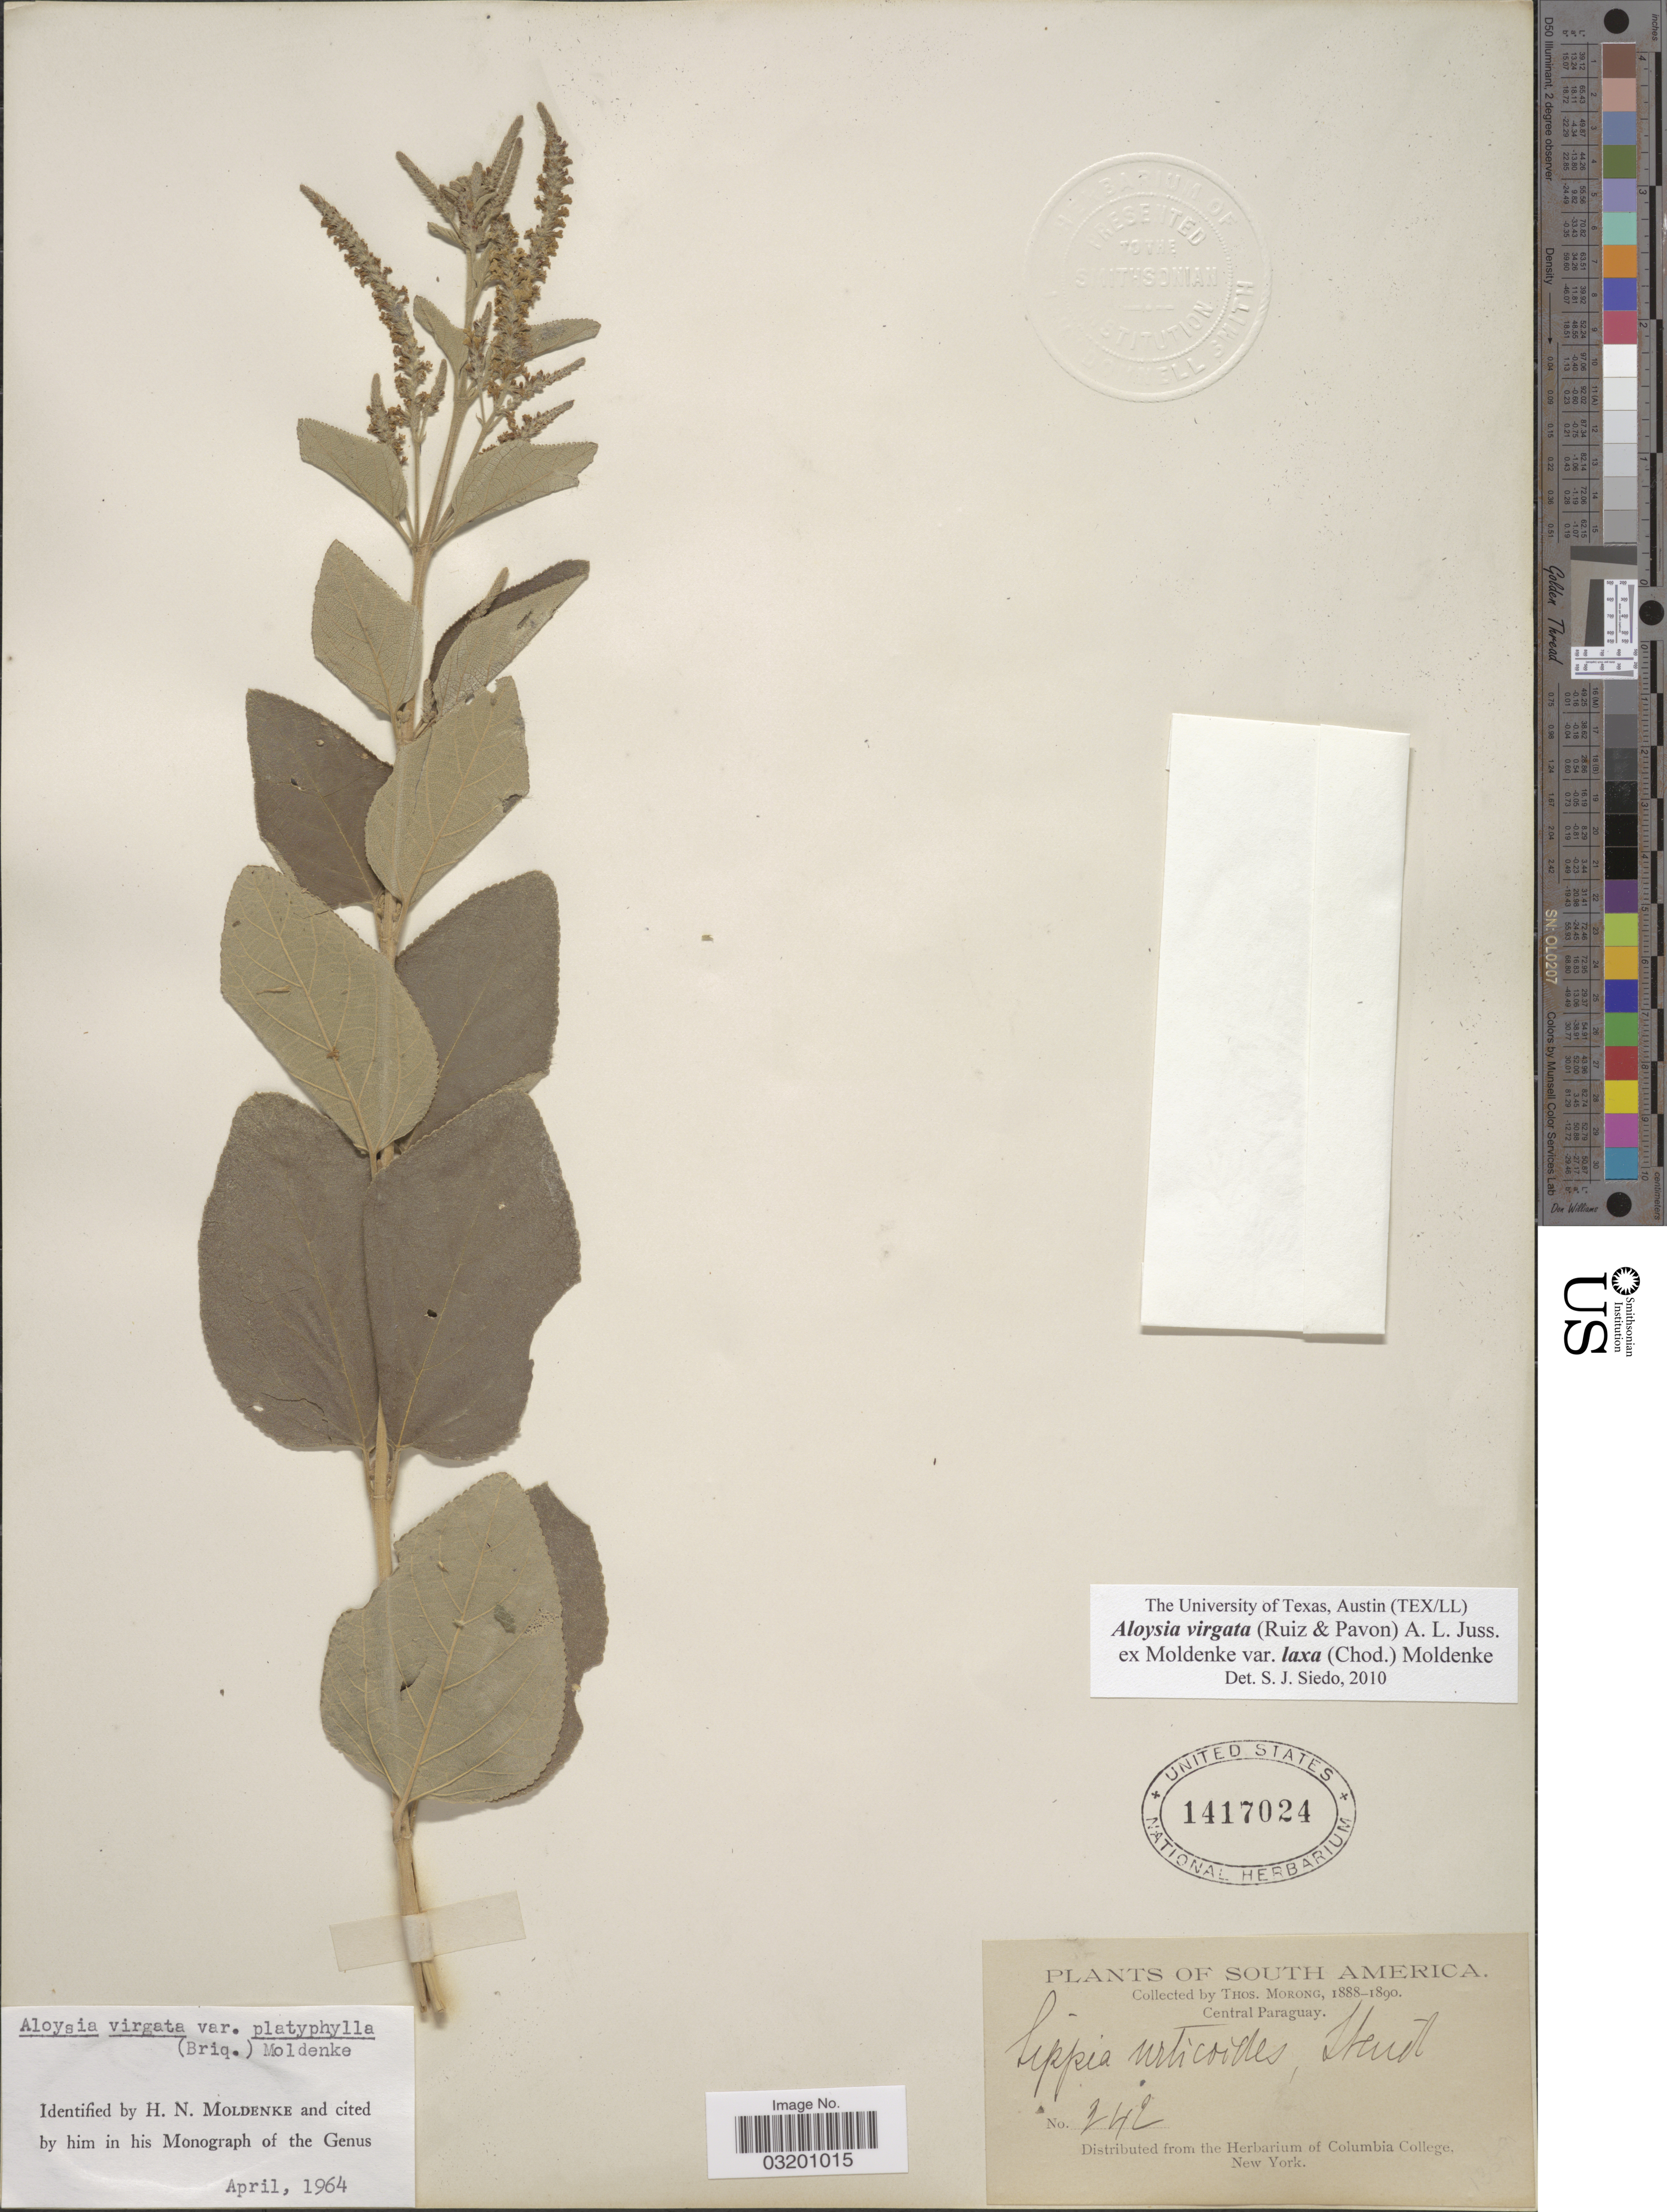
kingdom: Plantae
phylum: Tracheophyta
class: Magnoliopsida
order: Lamiales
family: Verbenaceae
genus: Aloysia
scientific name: Aloysia virgata var. laxa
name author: (Chodat) Moldenke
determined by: Siedo, S. J.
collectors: ex herb. T. Morong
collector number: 242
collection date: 1888/1890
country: Paraguay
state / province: Central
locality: Central Paraguay.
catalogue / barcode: US 1417024